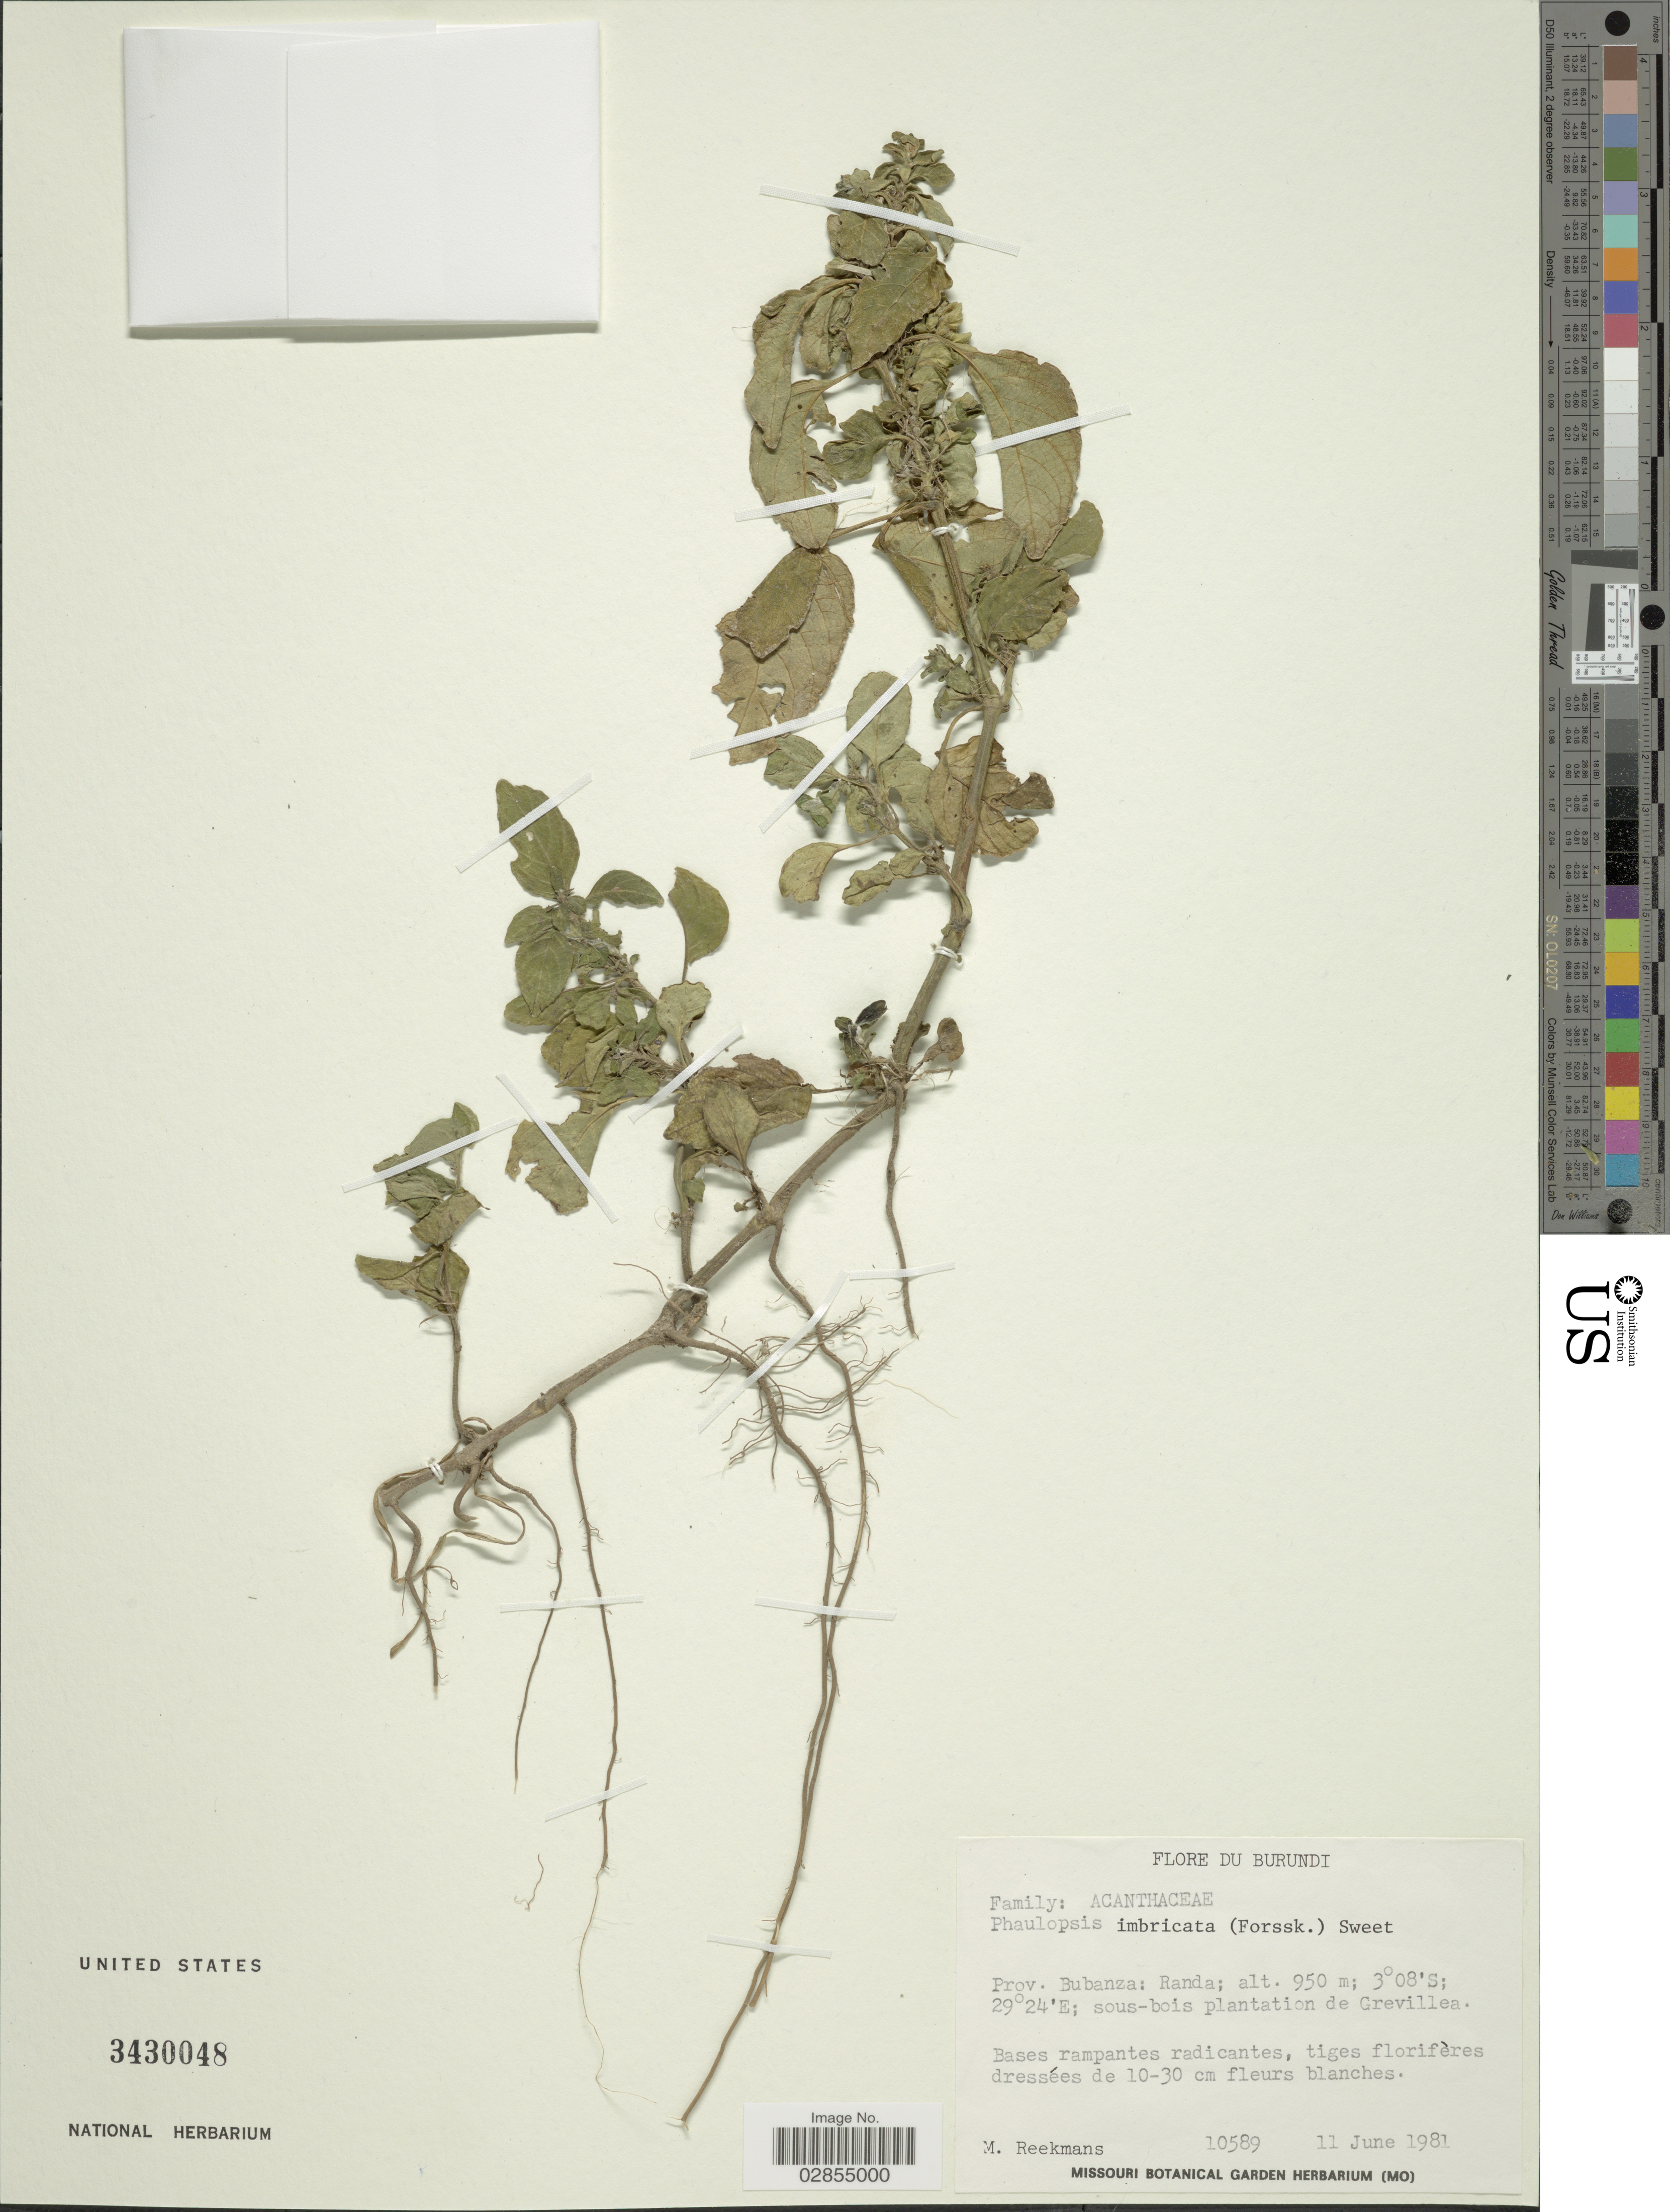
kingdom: Plantae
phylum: Tracheophyta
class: Magnoliopsida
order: Lamiales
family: Acanthaceae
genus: Phaulopsis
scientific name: Phaulopsis imbricata subsp. imbricata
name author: (Forssk.) Sweet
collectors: M. Reekmans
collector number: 10589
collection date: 1981-06-11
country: Burundi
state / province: Bubanza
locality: Randa, sous-bois plantation de Grevillea.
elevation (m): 950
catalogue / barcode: US 3430048